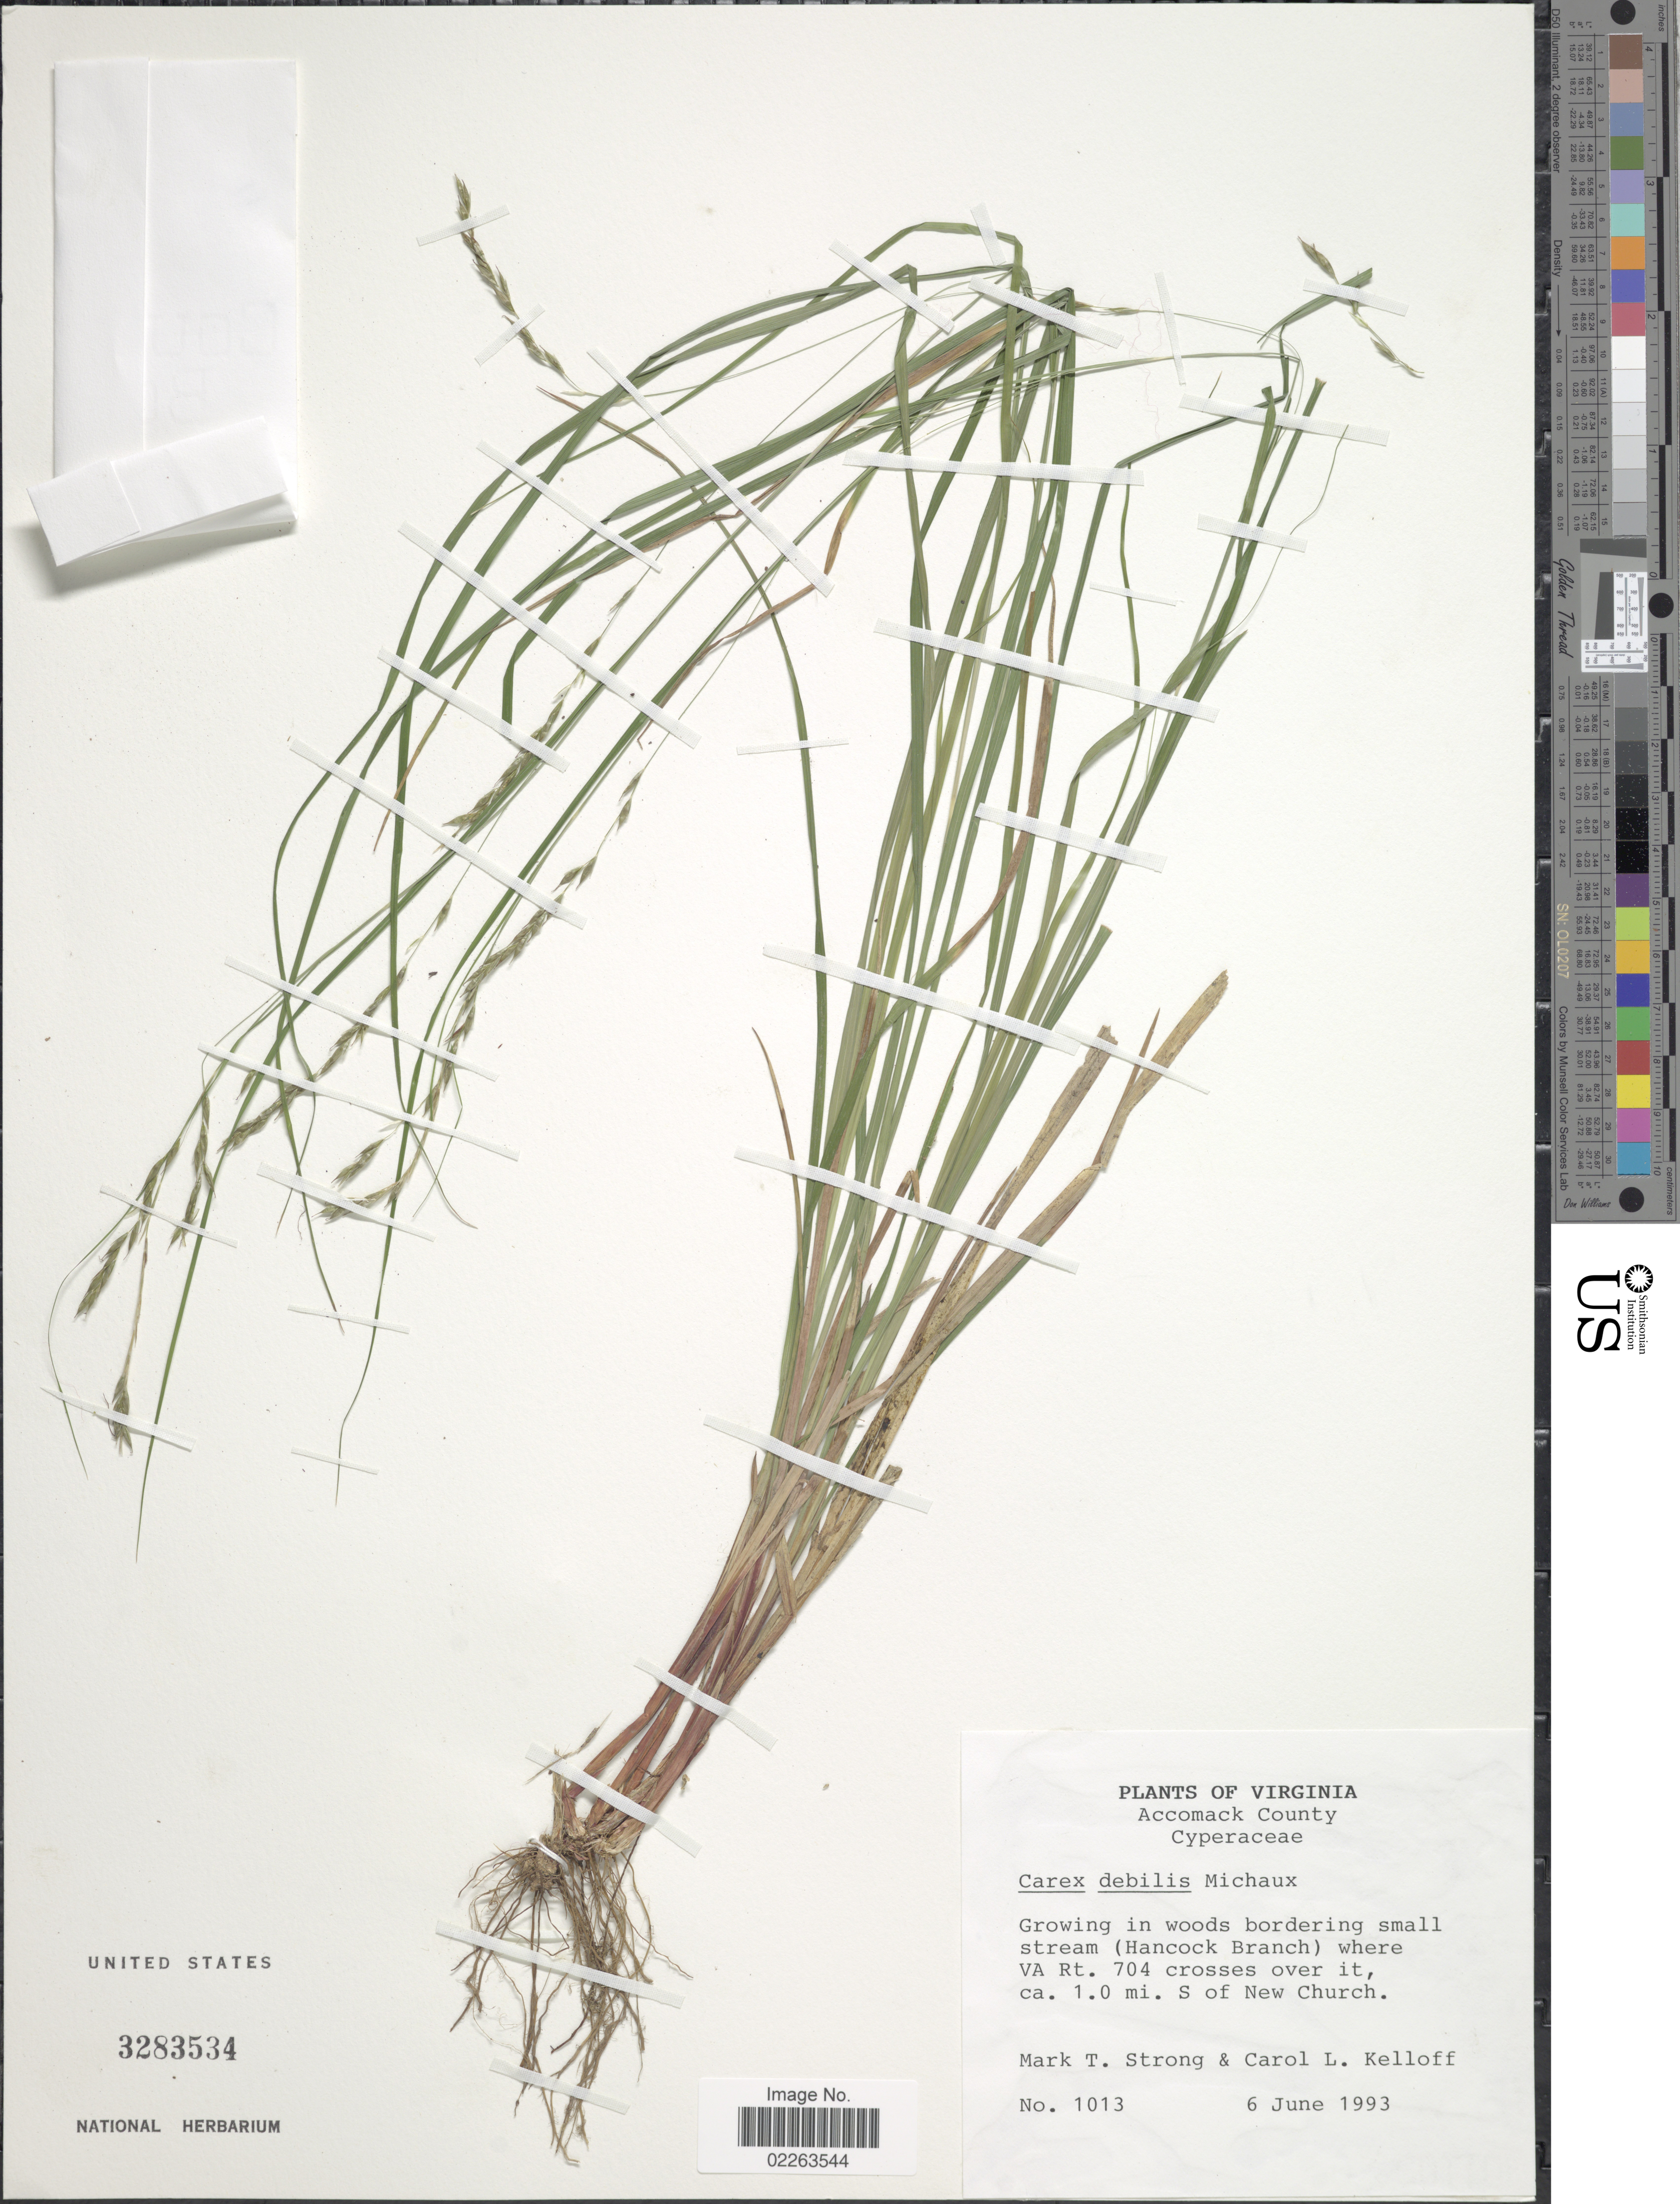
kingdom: Plantae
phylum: Tracheophyta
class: Liliopsida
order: Poales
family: Cyperaceae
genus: Carex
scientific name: Carex debilis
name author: Michx.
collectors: M. T. Strong & C. L. Kelloff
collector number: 1013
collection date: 1993-06-06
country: United States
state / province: Virginia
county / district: Accomack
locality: Growing in woods bordering small stream (Hancock Branch) where VA RT. 704 crosses over it, ca. 1.0 mi. S. of New Church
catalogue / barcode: US 3283534